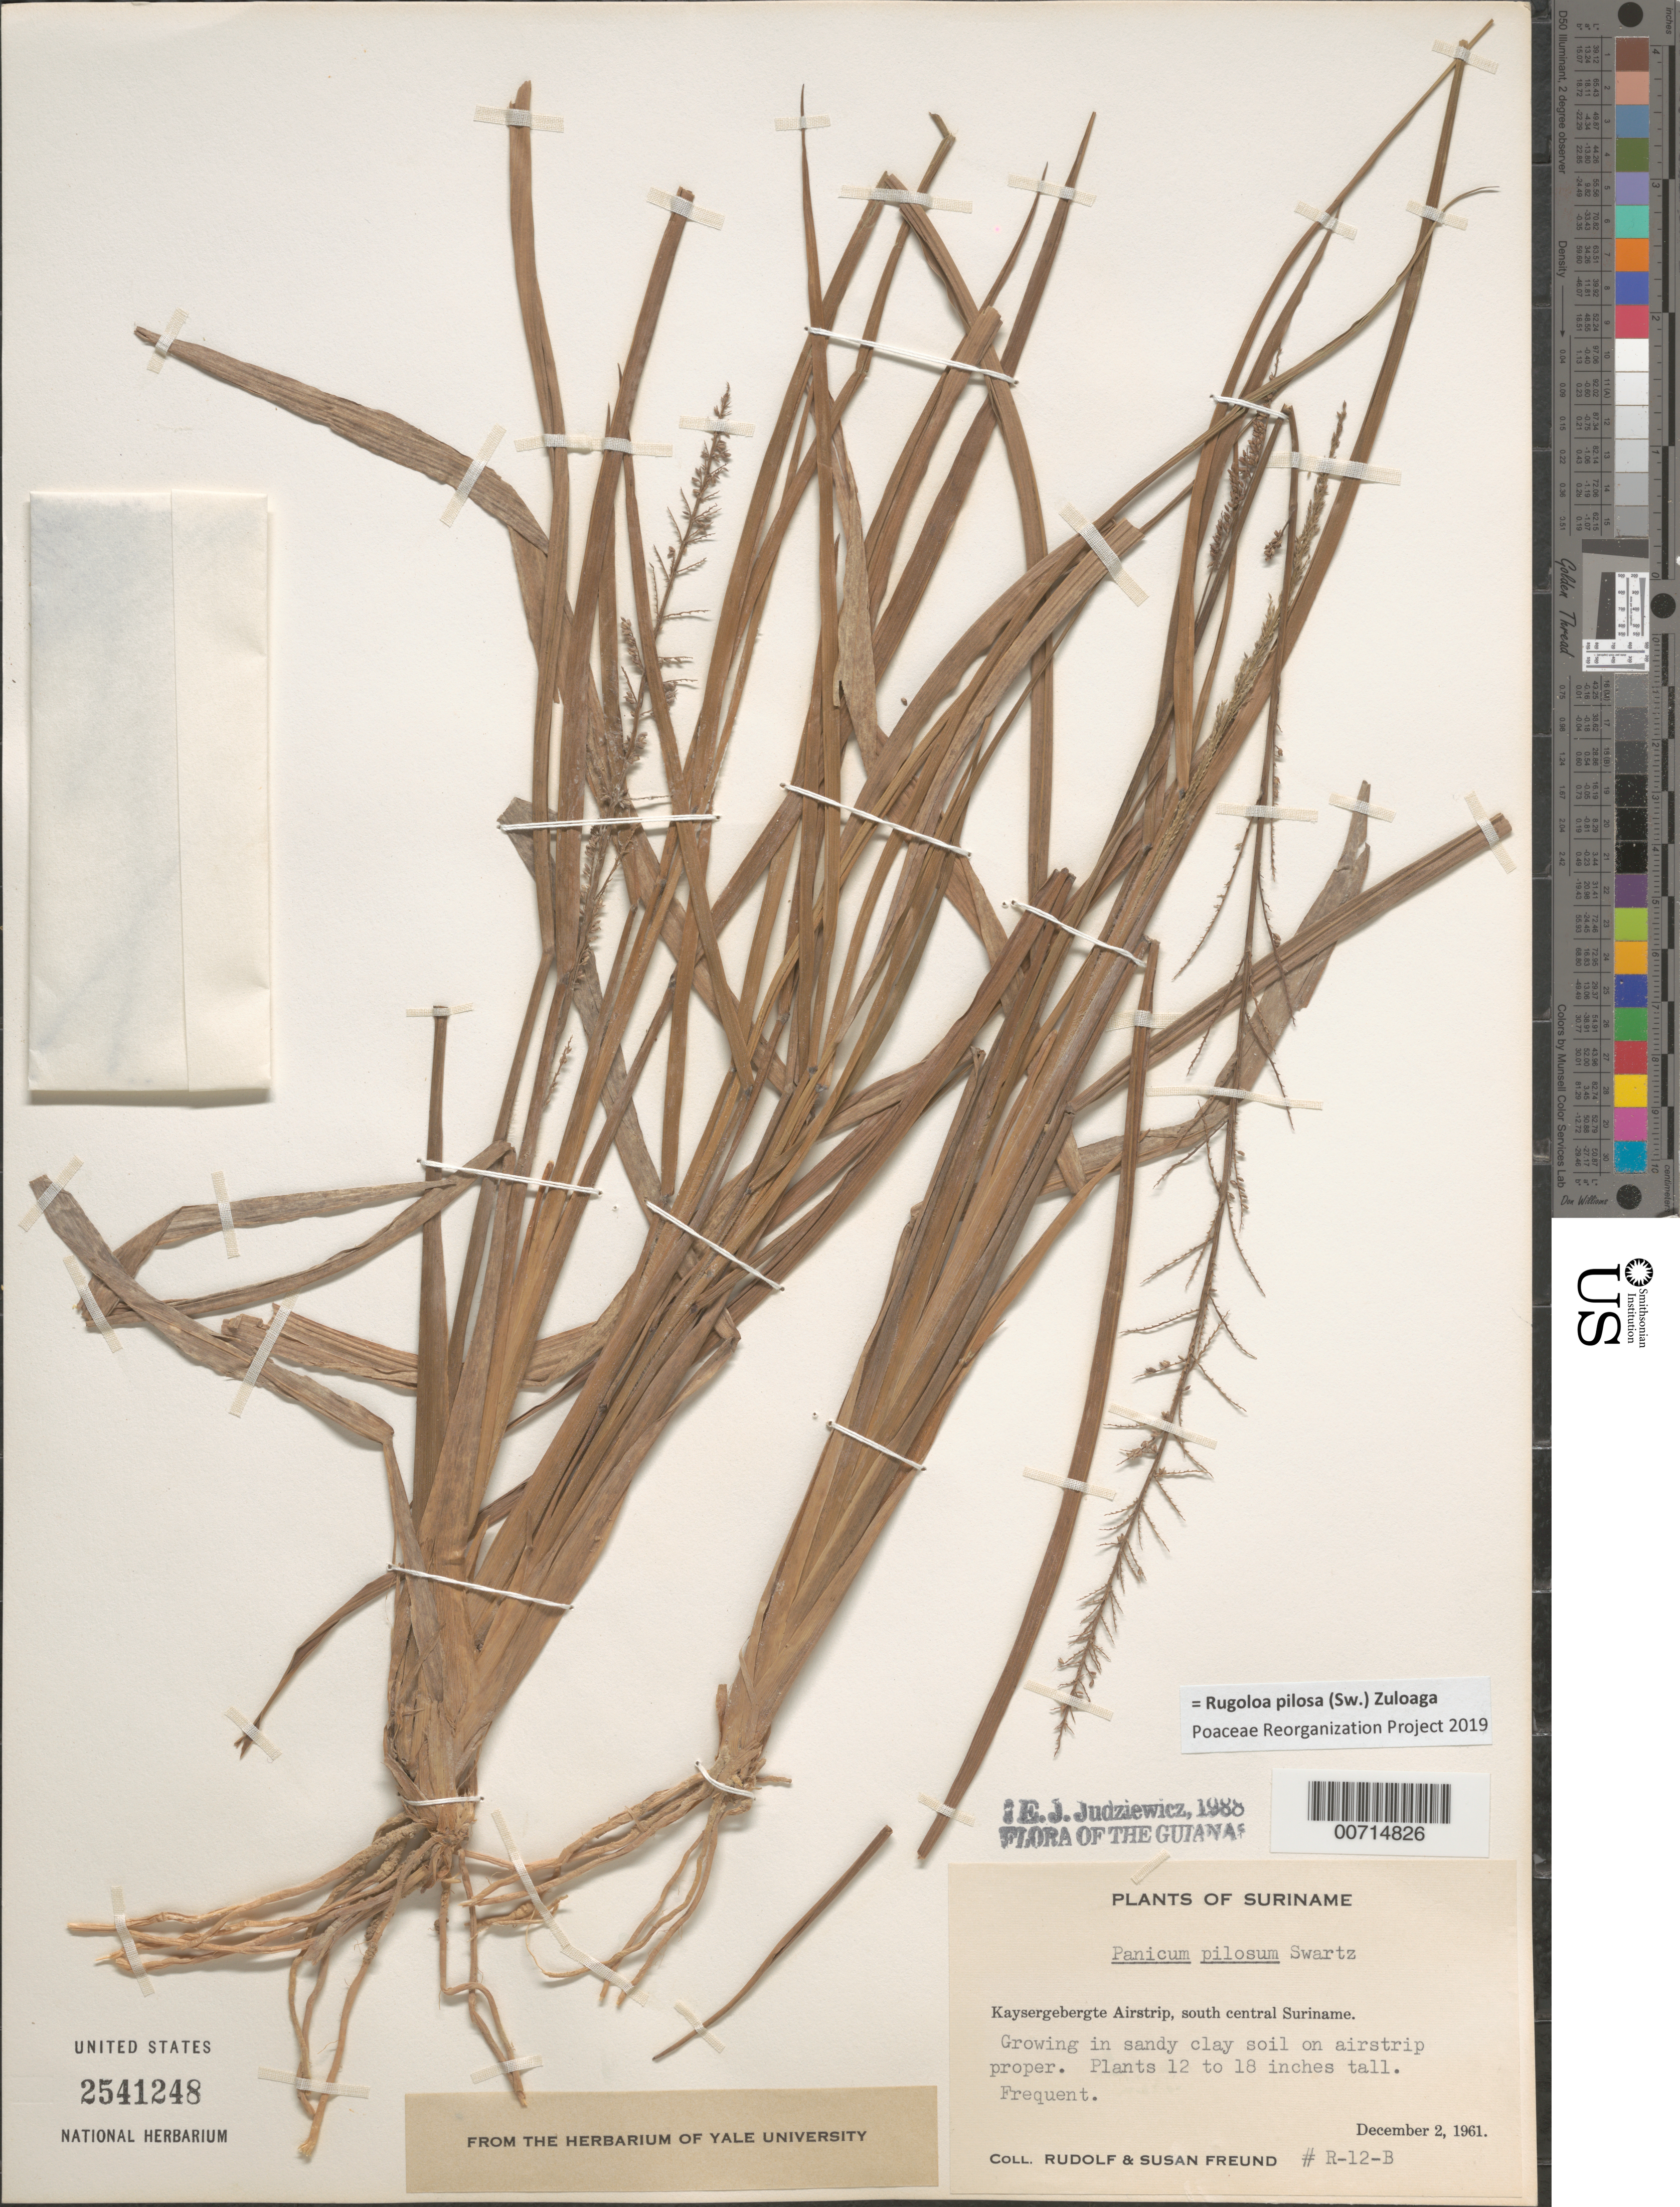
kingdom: Plantae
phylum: Tracheophyta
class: Liliopsida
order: Poales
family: Poaceae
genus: Panicum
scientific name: Panicum pilosum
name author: Sw.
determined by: Judziewicz, E. J.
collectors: R. Freund & S. Freund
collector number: R 12 B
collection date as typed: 2-Dec-61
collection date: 1961-12-02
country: Suriname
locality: Kaysergebergte Airstrip, south central Suriname, 45 km above confl. with Lucie R.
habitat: Sandy clay soil on airstrip proper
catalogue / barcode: US 2541248